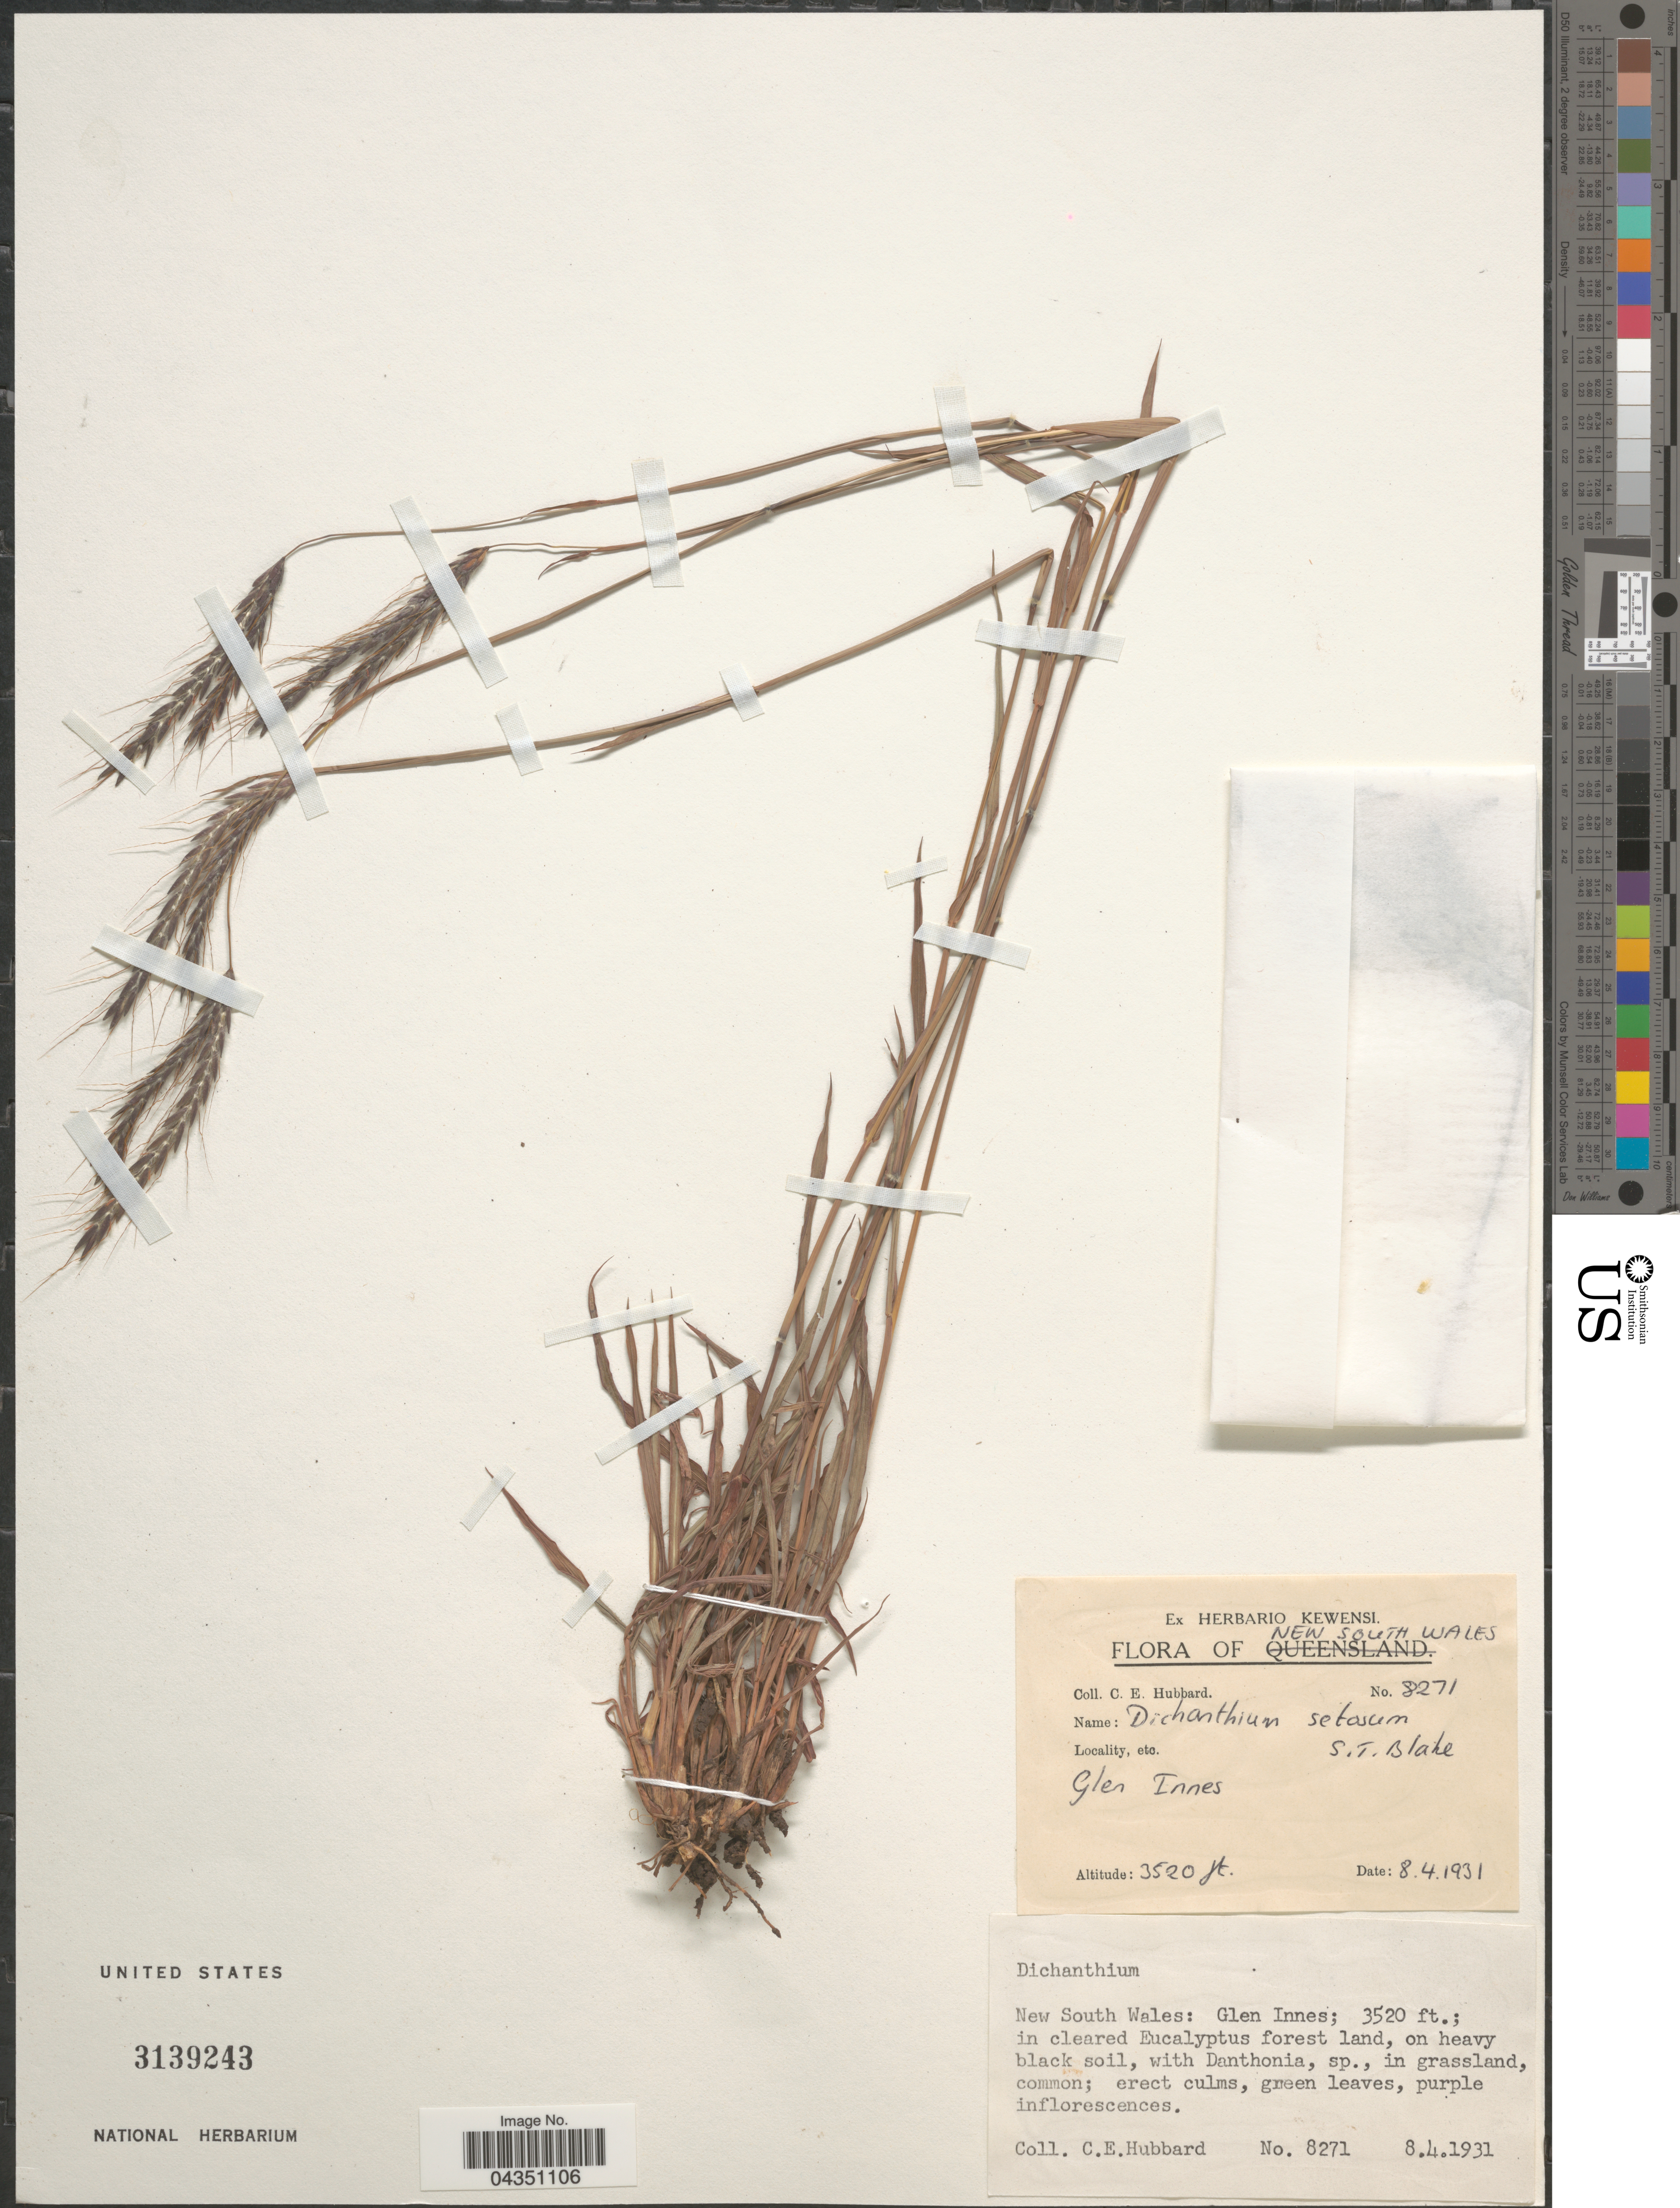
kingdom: Plantae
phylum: Tracheophyta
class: Liliopsida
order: Poales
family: Poaceae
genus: Dichanthium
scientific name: Dichanthium setosum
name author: S.T. Blake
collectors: C. E. Hubbard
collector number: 8271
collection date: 1931-04-08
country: Australia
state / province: New South Wales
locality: Glen Innes.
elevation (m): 1073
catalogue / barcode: US 3139243